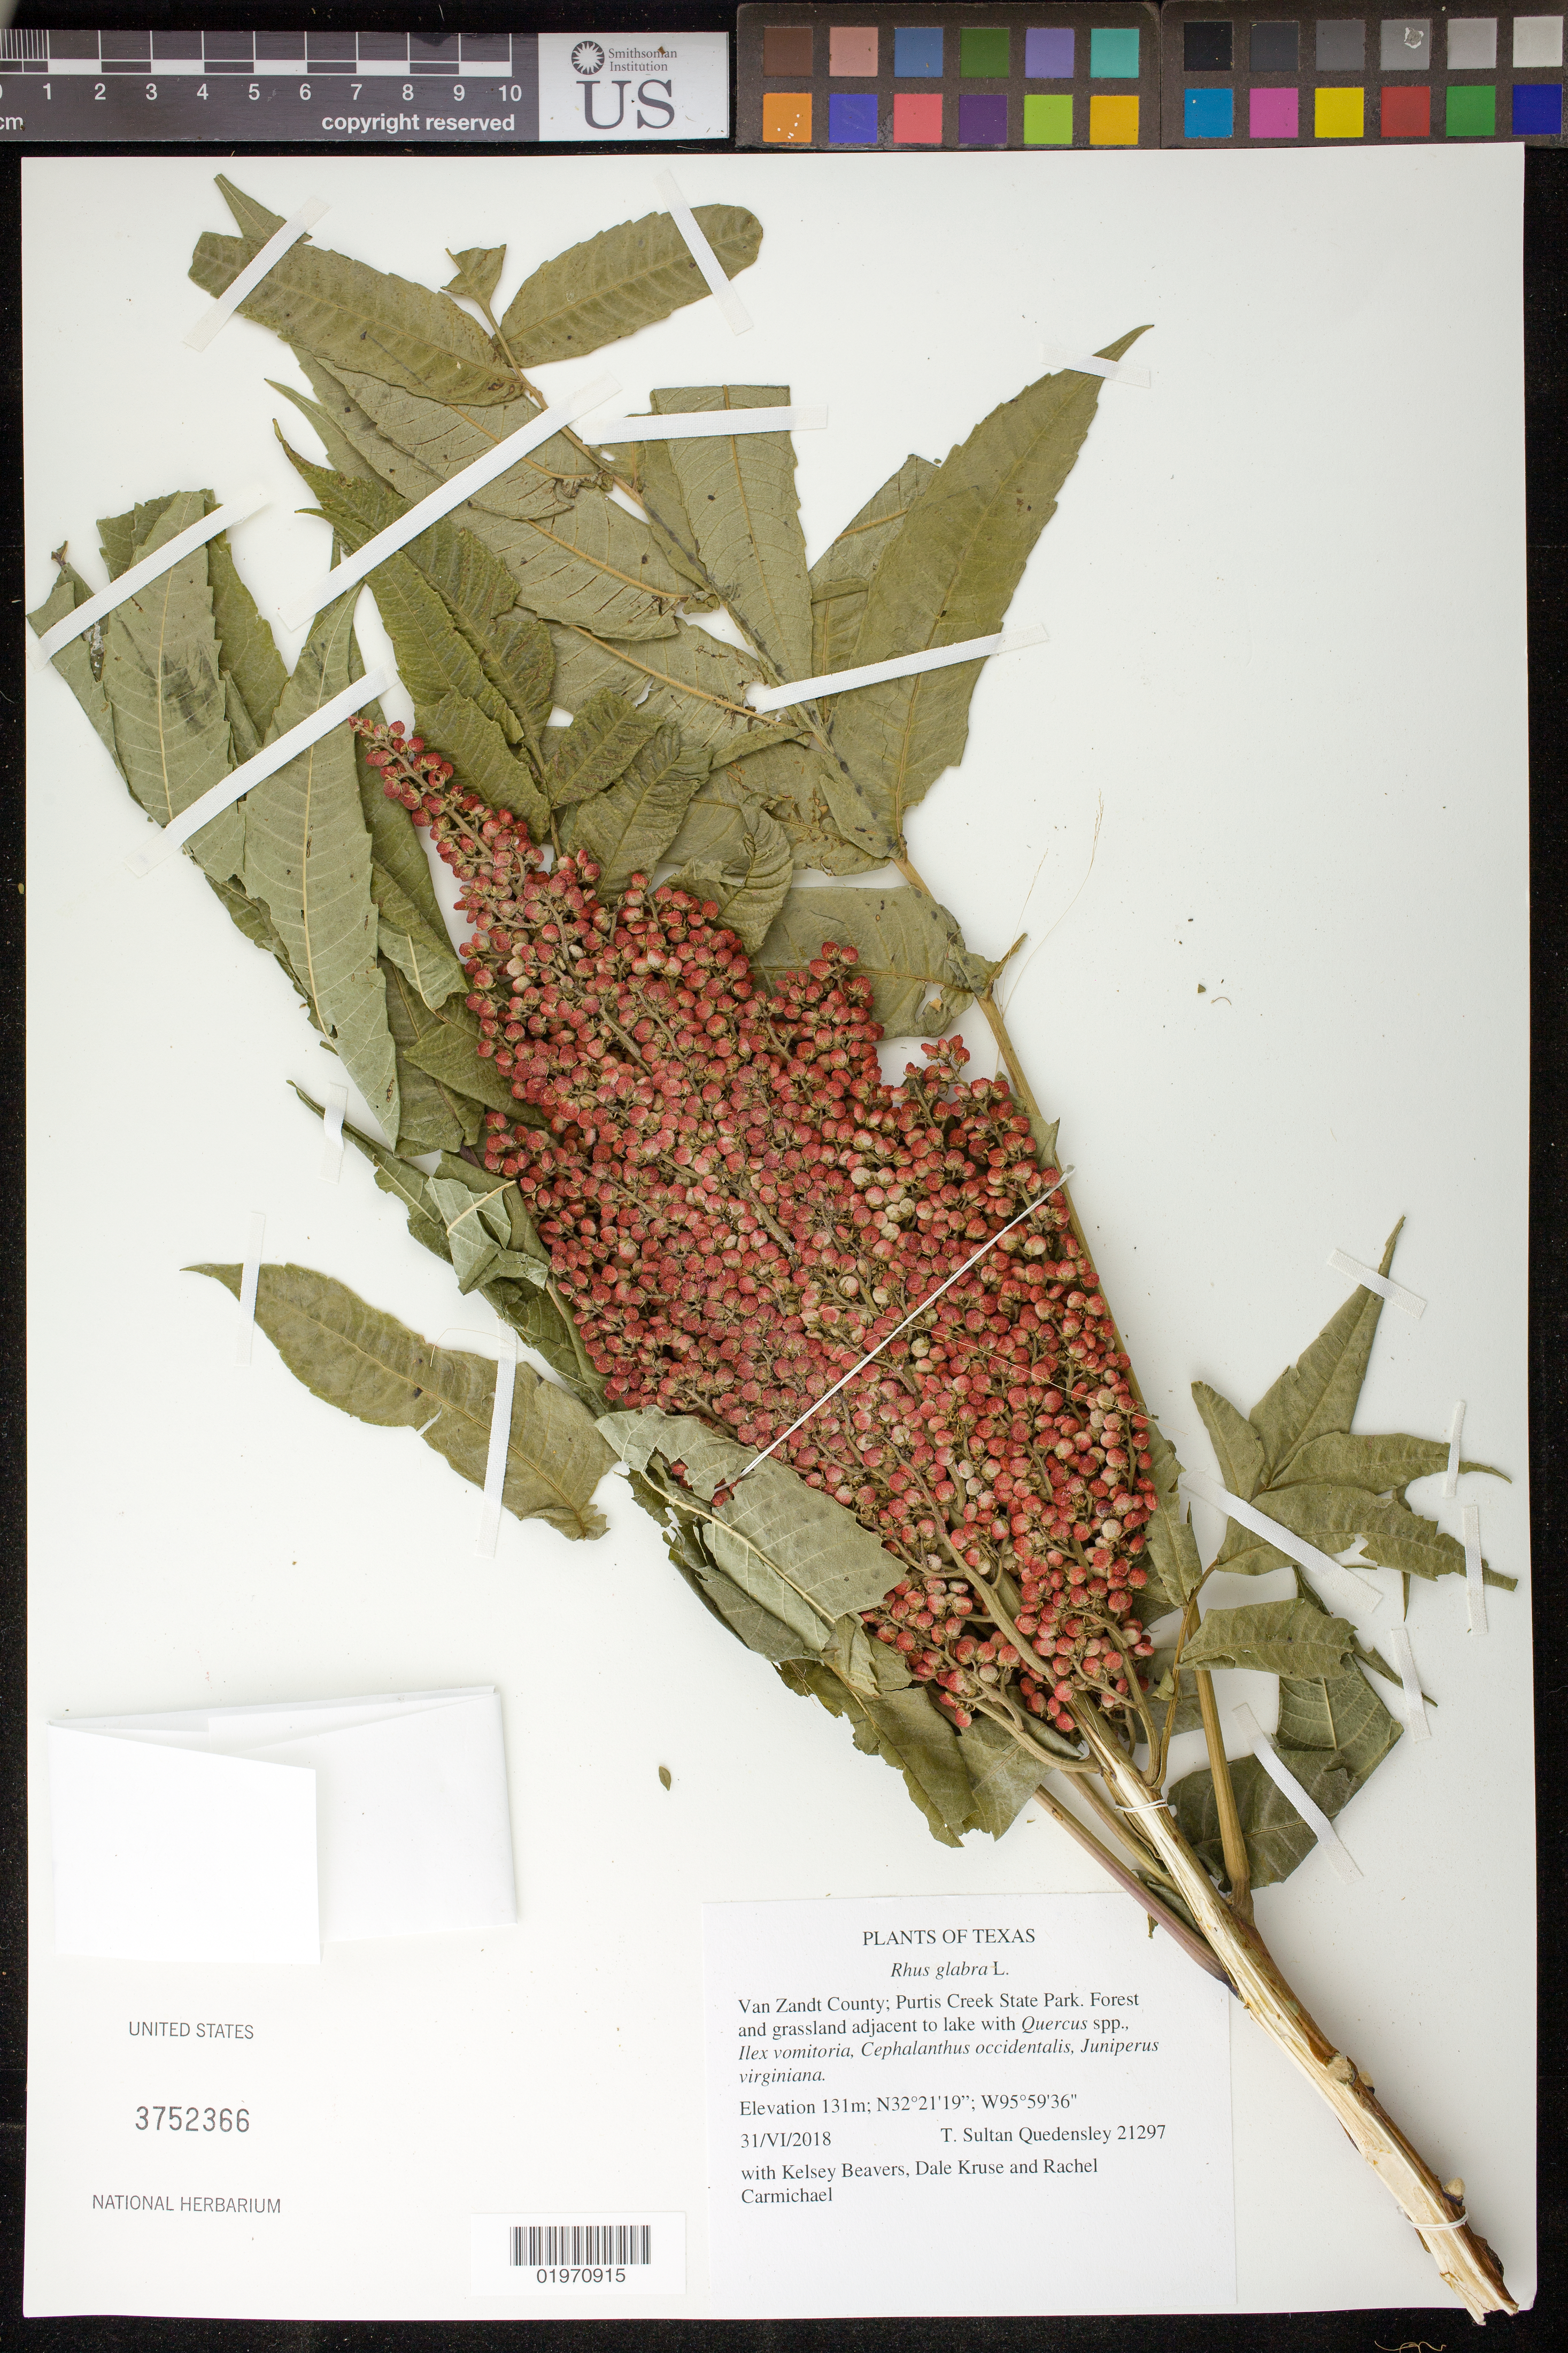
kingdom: Plantae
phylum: Tracheophyta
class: Magnoliopsida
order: Sapindales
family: Anacardiaceae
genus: Rhus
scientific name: Rhus glabra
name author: L.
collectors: T. S. Quedensley, K. Beavers, D. Kruse & R. Carmichael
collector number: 21297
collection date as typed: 30 Jun 2018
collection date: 2018-06-30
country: United States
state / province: Texas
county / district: Van Zaudt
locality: Purtis Creek State Park.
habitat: Forest and grassland adjacent to lake with Quercus spp., Ilex vomitoria, Cephalanthus occidentalis, Juniperus virginiana.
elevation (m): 131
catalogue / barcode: US 3752366